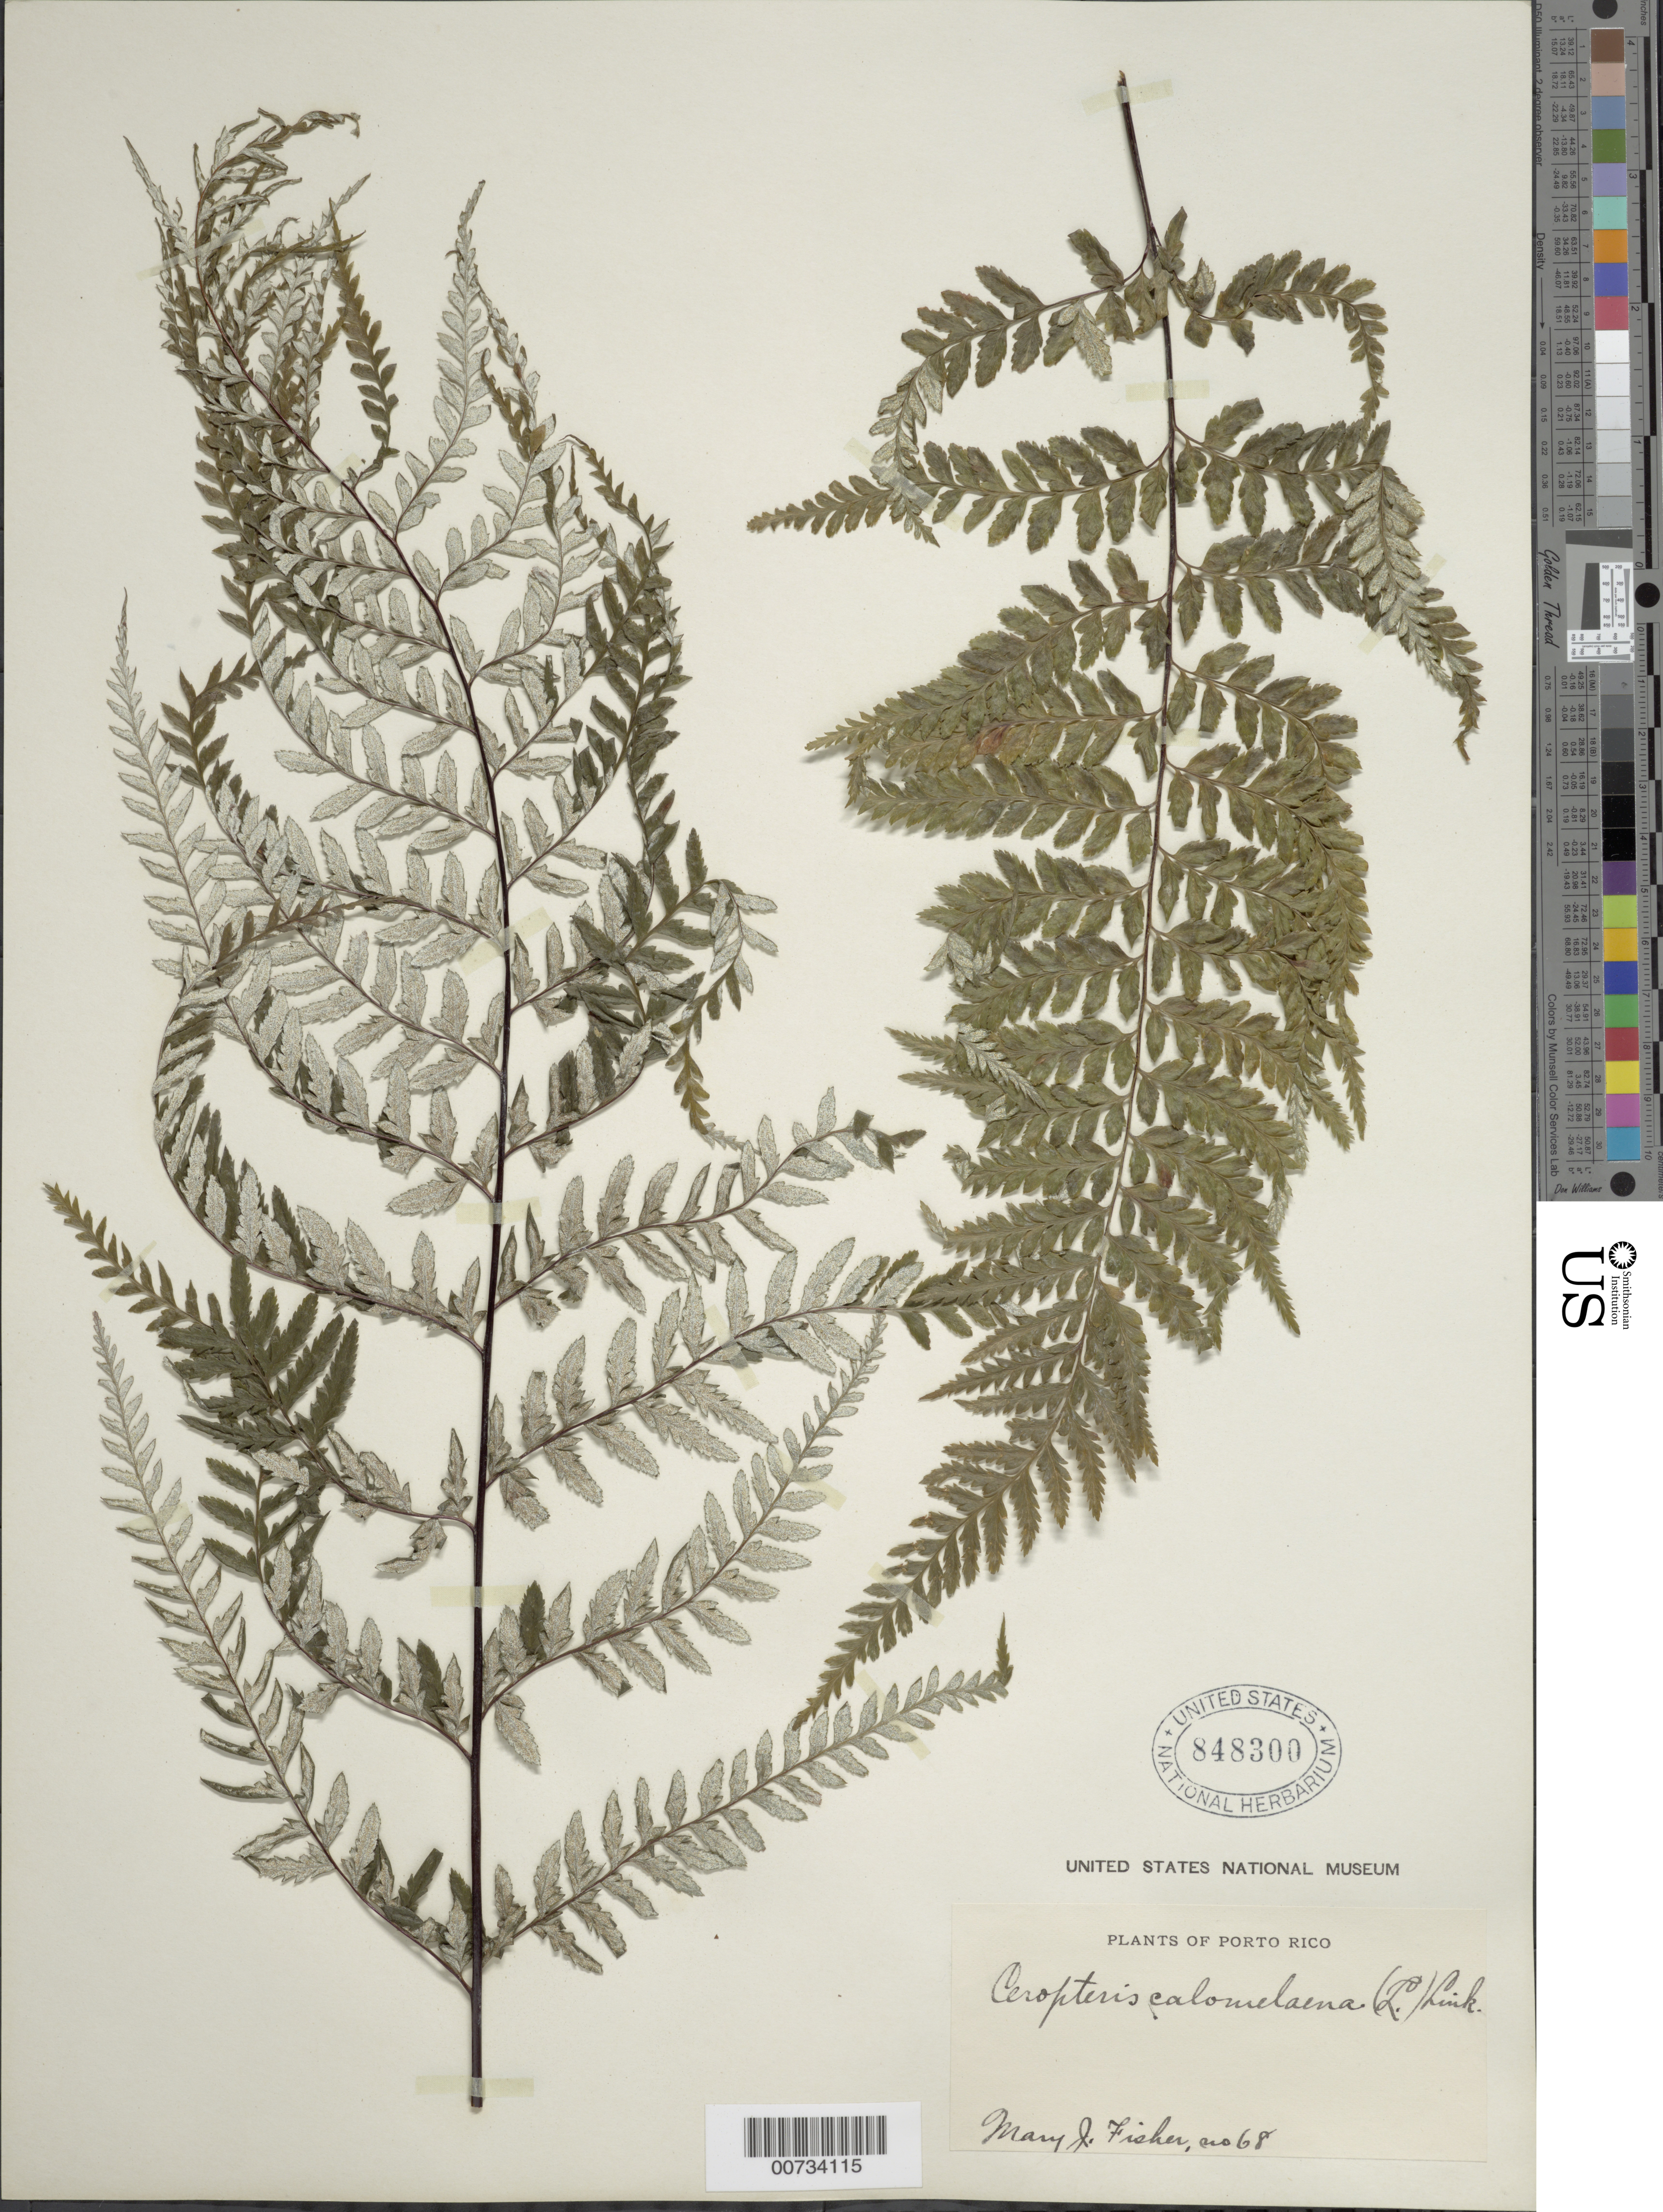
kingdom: Plantae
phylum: Tracheophyta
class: Polypodiopsida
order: Polypodiales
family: Pteridaceae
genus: Pityrogramma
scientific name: Pityrogramma calomelanos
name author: (L.) Link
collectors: M. J. Fisher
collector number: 68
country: Puerto Rico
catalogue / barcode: US 848300